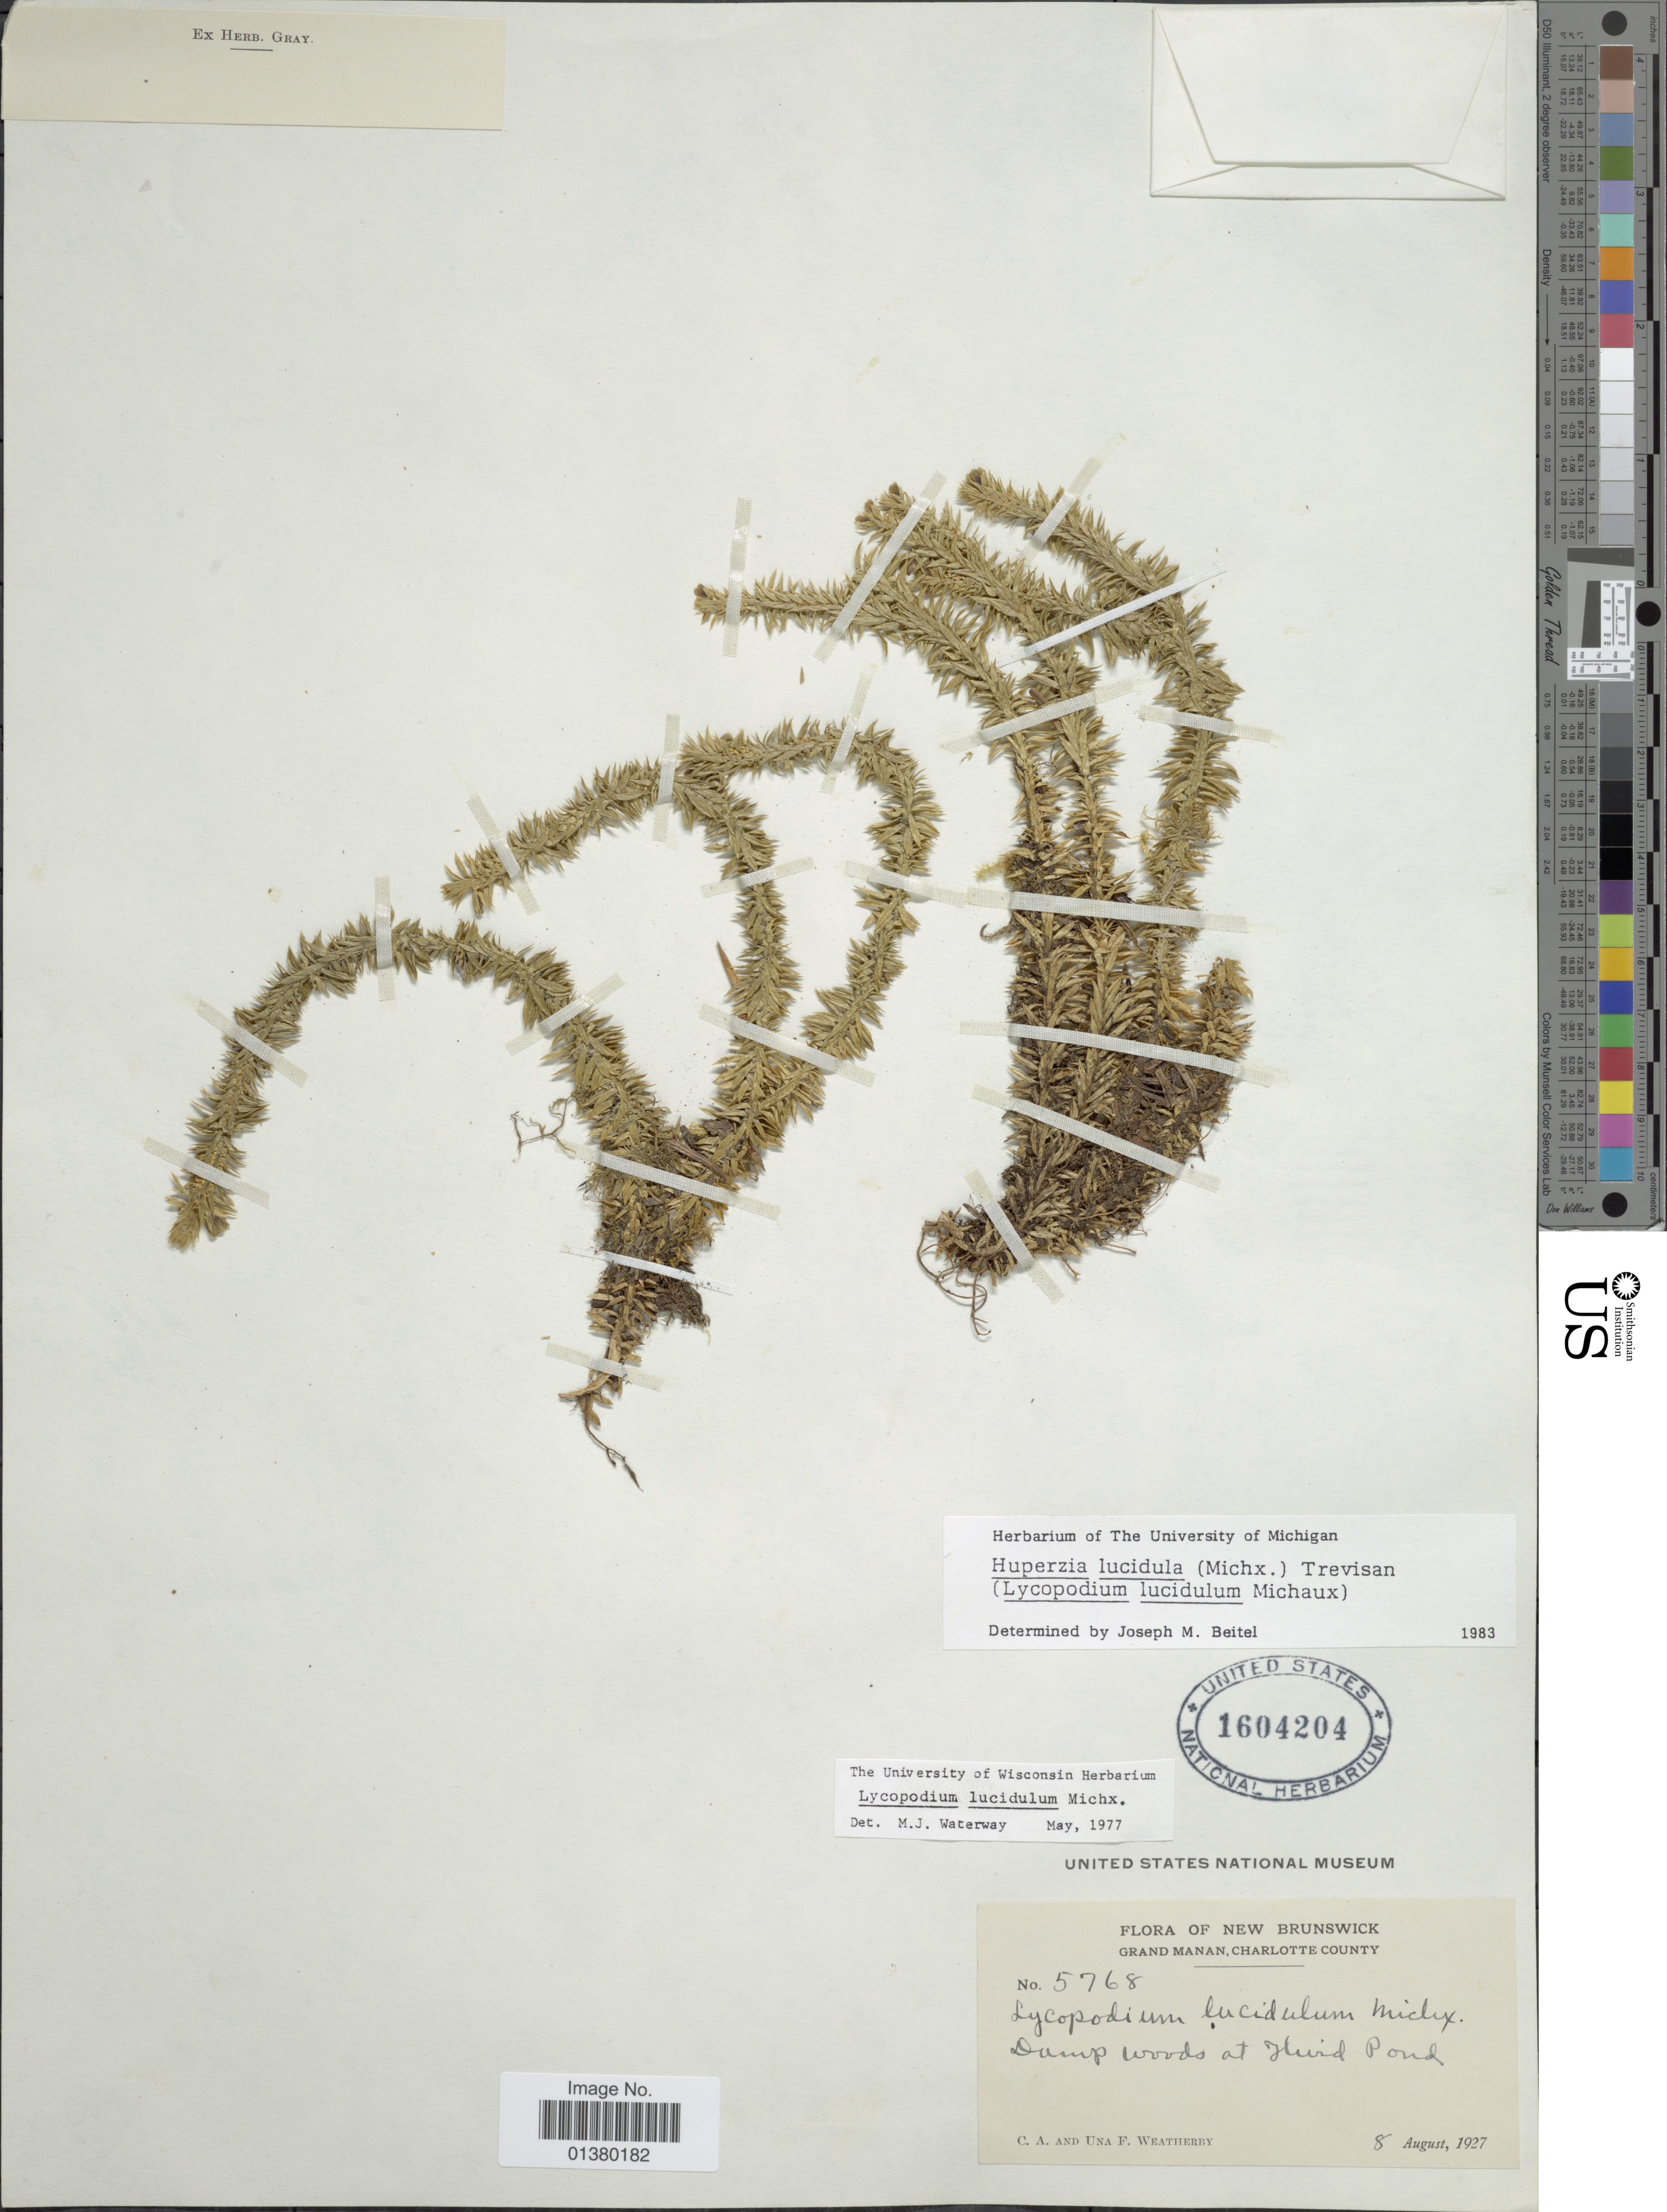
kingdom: Plantae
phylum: Tracheophyta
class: Lycopodiopsida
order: Lycopodiales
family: Lycopodiaceae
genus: Huperzia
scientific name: Huperzia lucidula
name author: (Michx.) Trevis.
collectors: C. A. Weatherby & U. Weatherby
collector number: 5768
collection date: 1927-08-08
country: Canada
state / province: New Brunswick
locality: Grand Manan, Charlotte County, Damp woods at Third Pond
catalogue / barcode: US 1604204